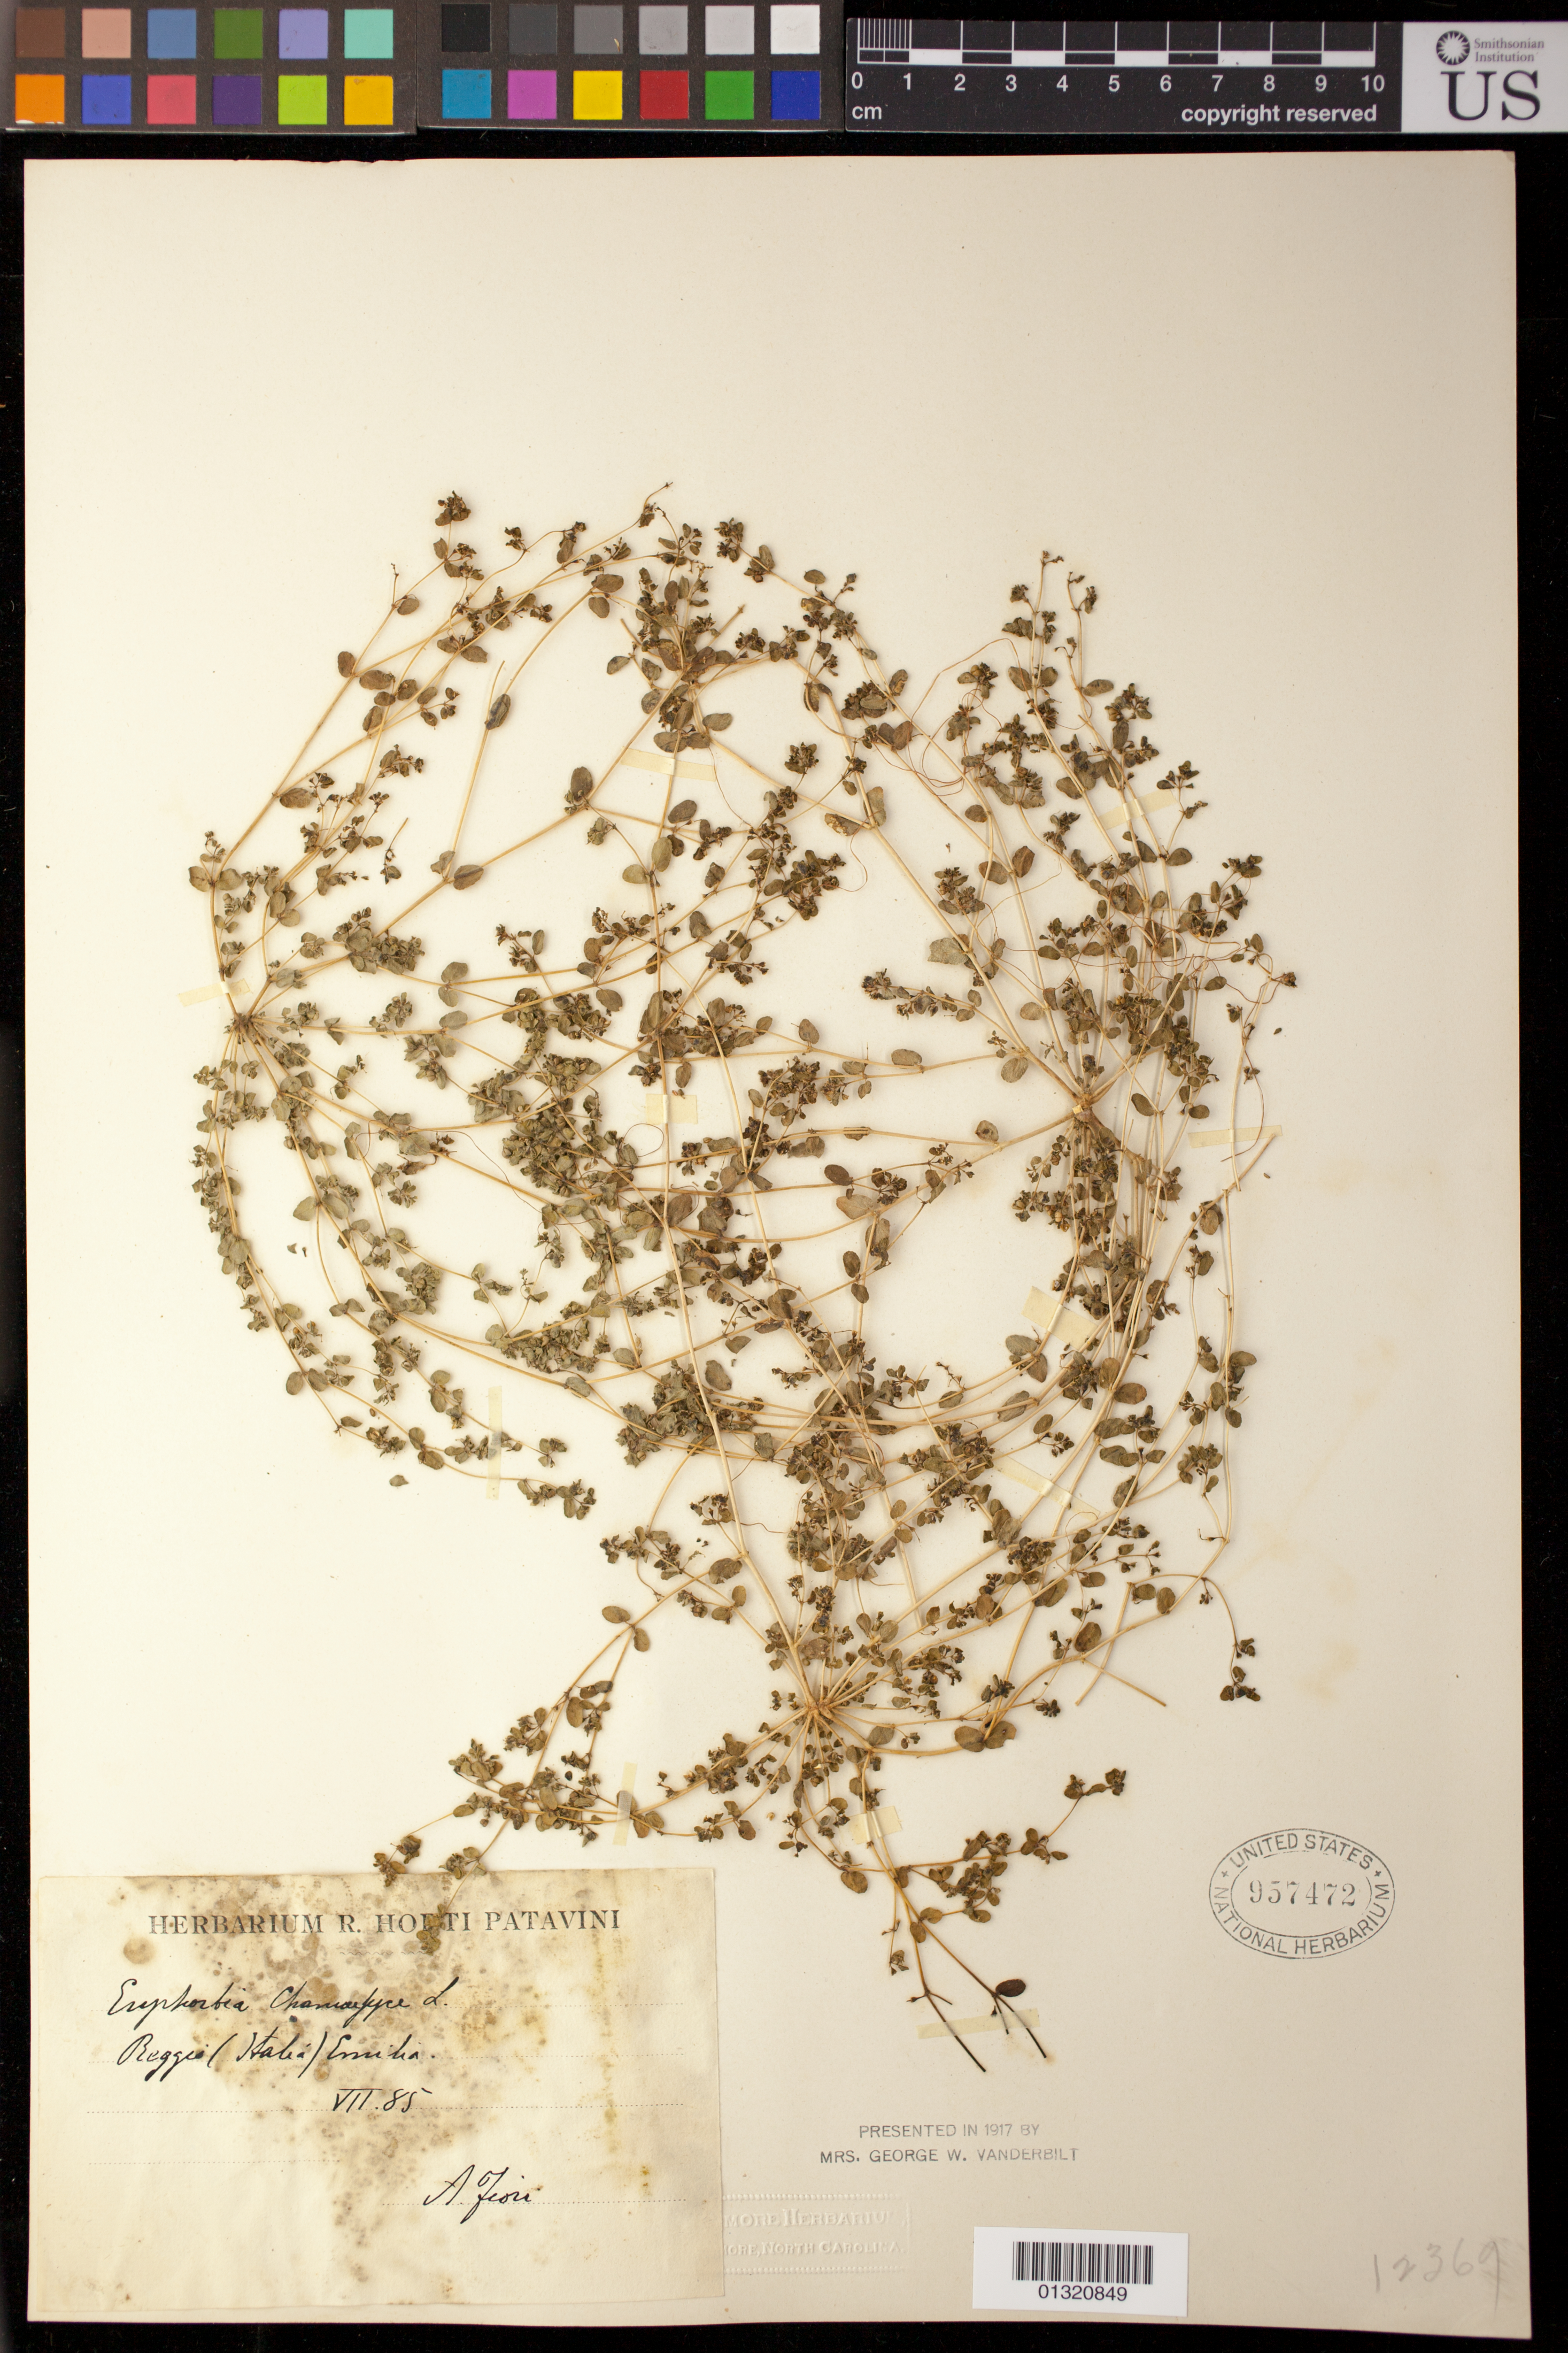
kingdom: Plantae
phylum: Tracheophyta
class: Magnoliopsida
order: Malpighiales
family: Euphorbiaceae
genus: Euphorbia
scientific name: Euphorbia chamaesyce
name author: L.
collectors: A. Fiori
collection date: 1885-07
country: Italy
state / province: Emilia-Romagna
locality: Reggio [Reggio nell'Emilia]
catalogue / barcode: US 957472